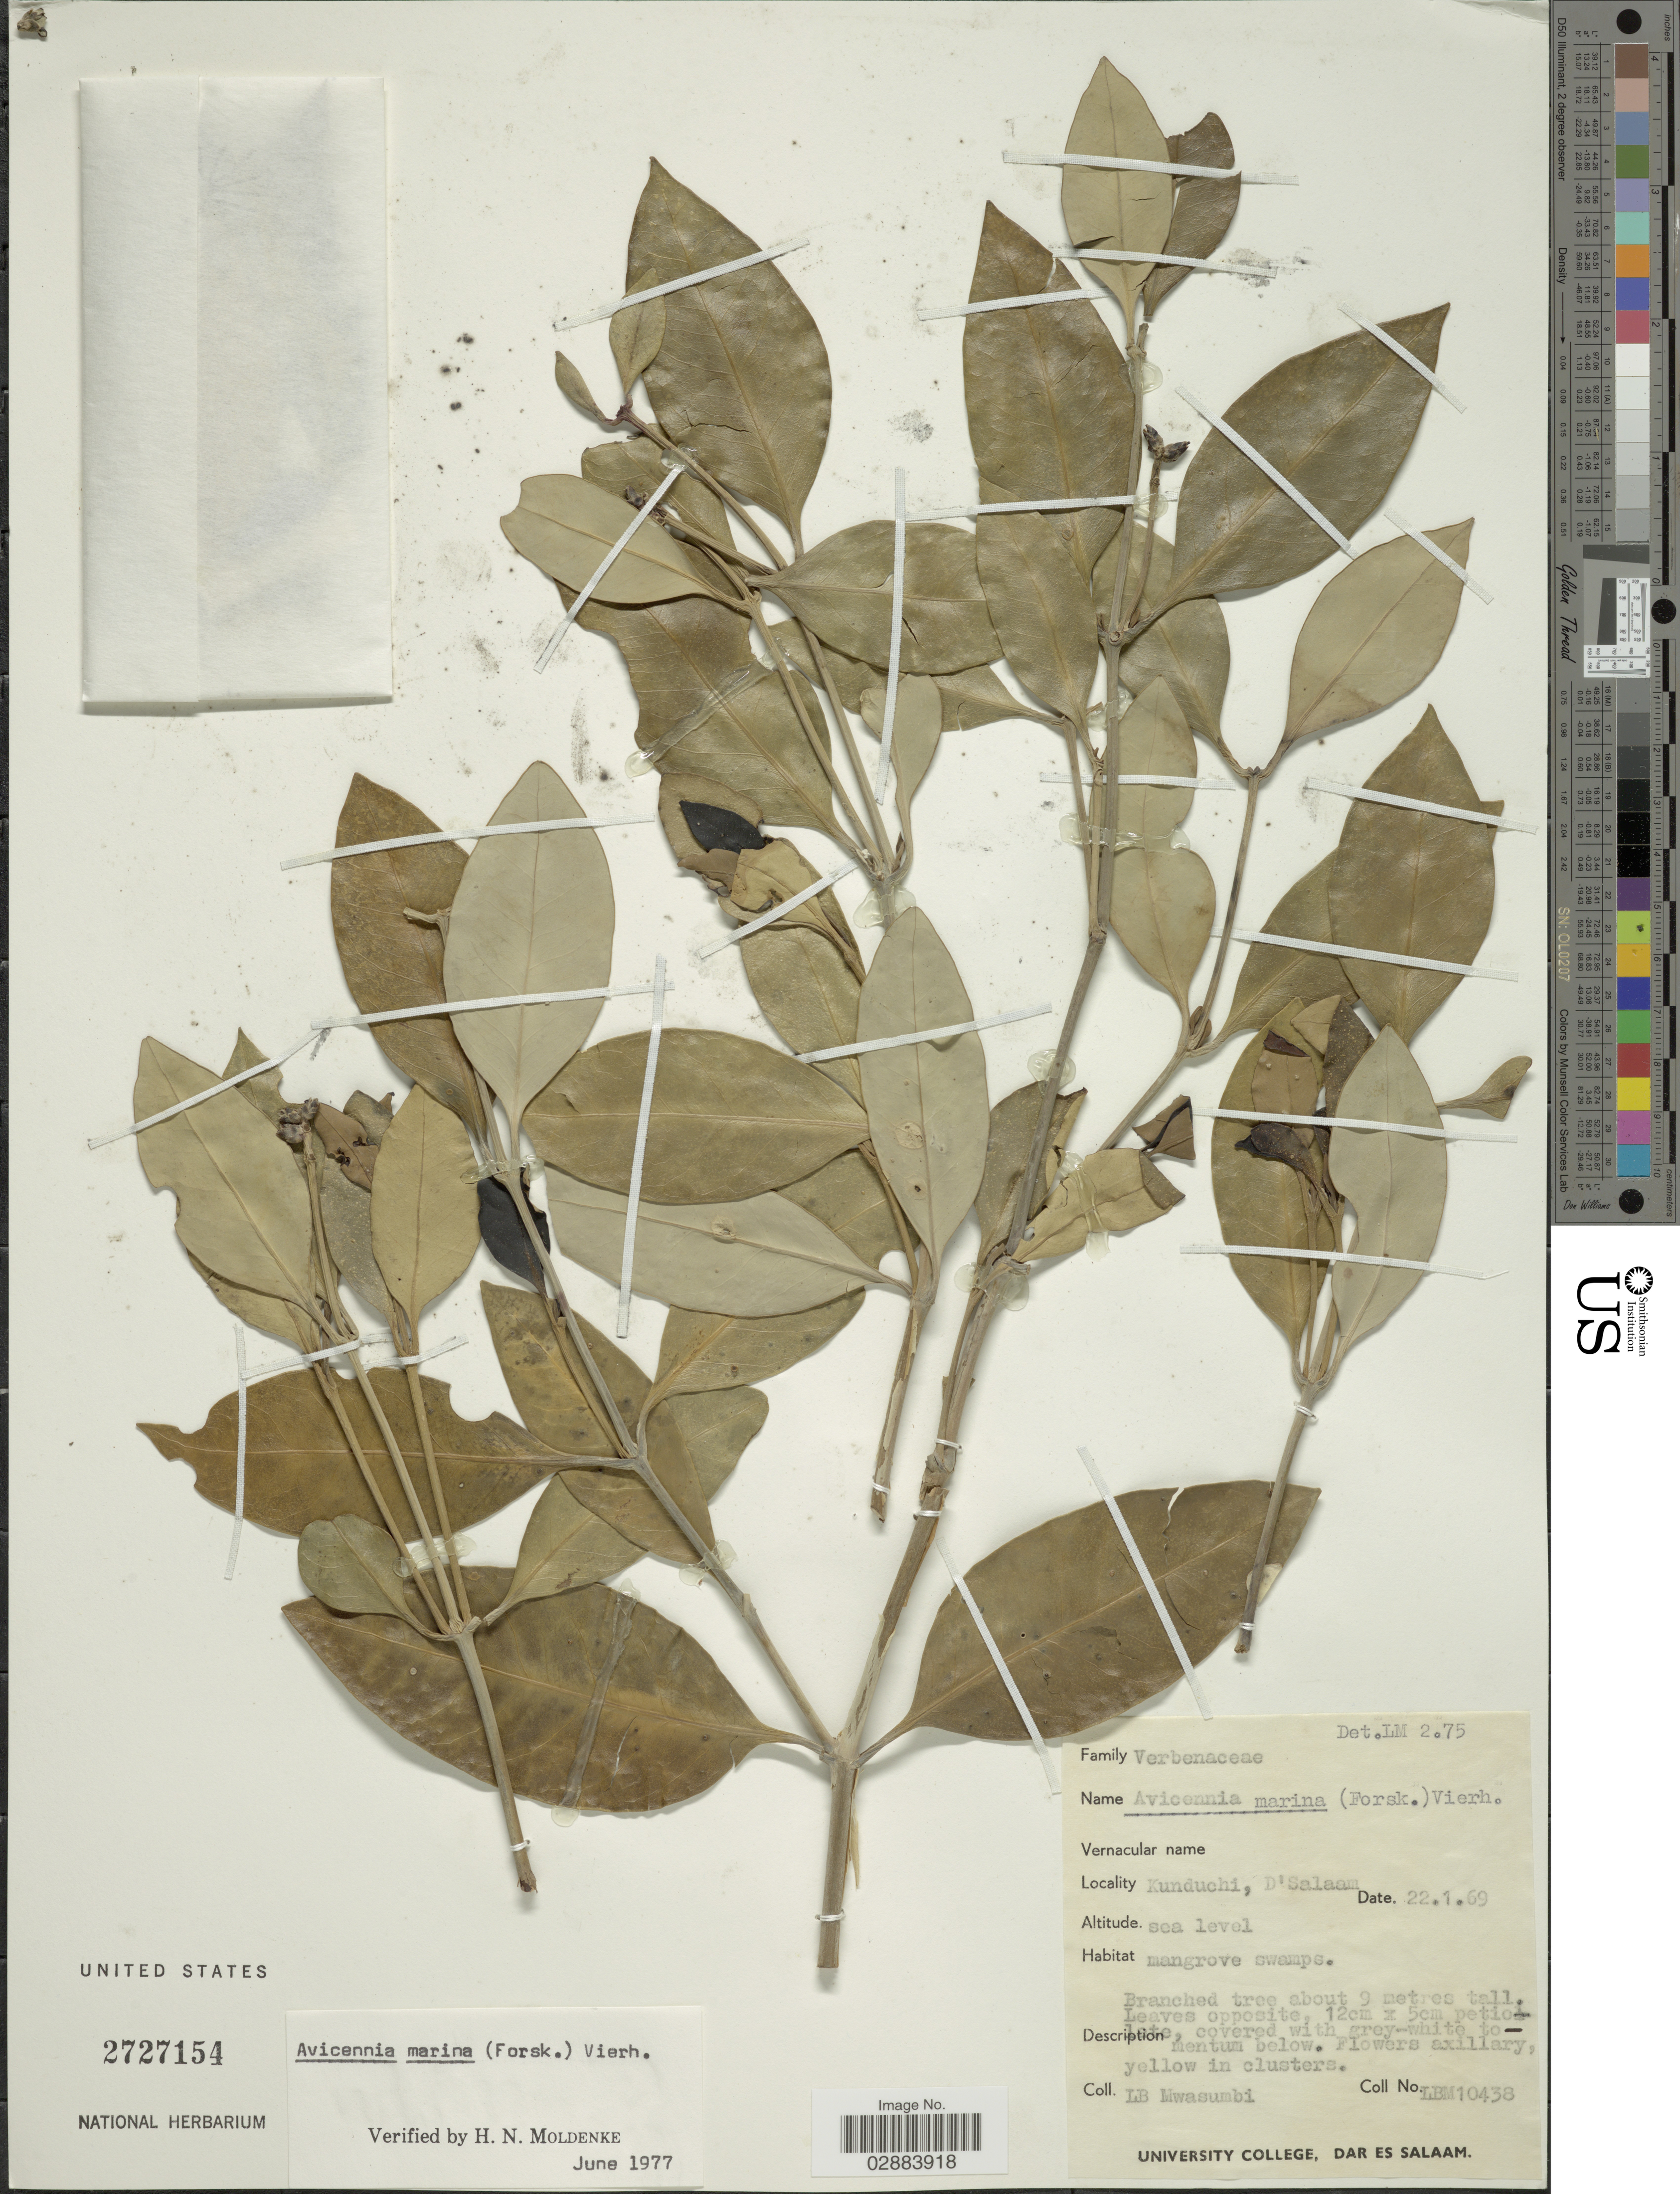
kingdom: Plantae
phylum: Tracheophyta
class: Magnoliopsida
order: Lamiales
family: Acanthaceae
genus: Avicennia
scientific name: Avicennia marina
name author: (Forssk.) Vierh.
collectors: L. Mwasumbi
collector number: LBM10438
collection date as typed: Transcribed d/m/y: 22/1/69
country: Tanzania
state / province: Dar es Salaam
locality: Kunduchi, D'Salaam.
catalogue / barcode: US 2727154